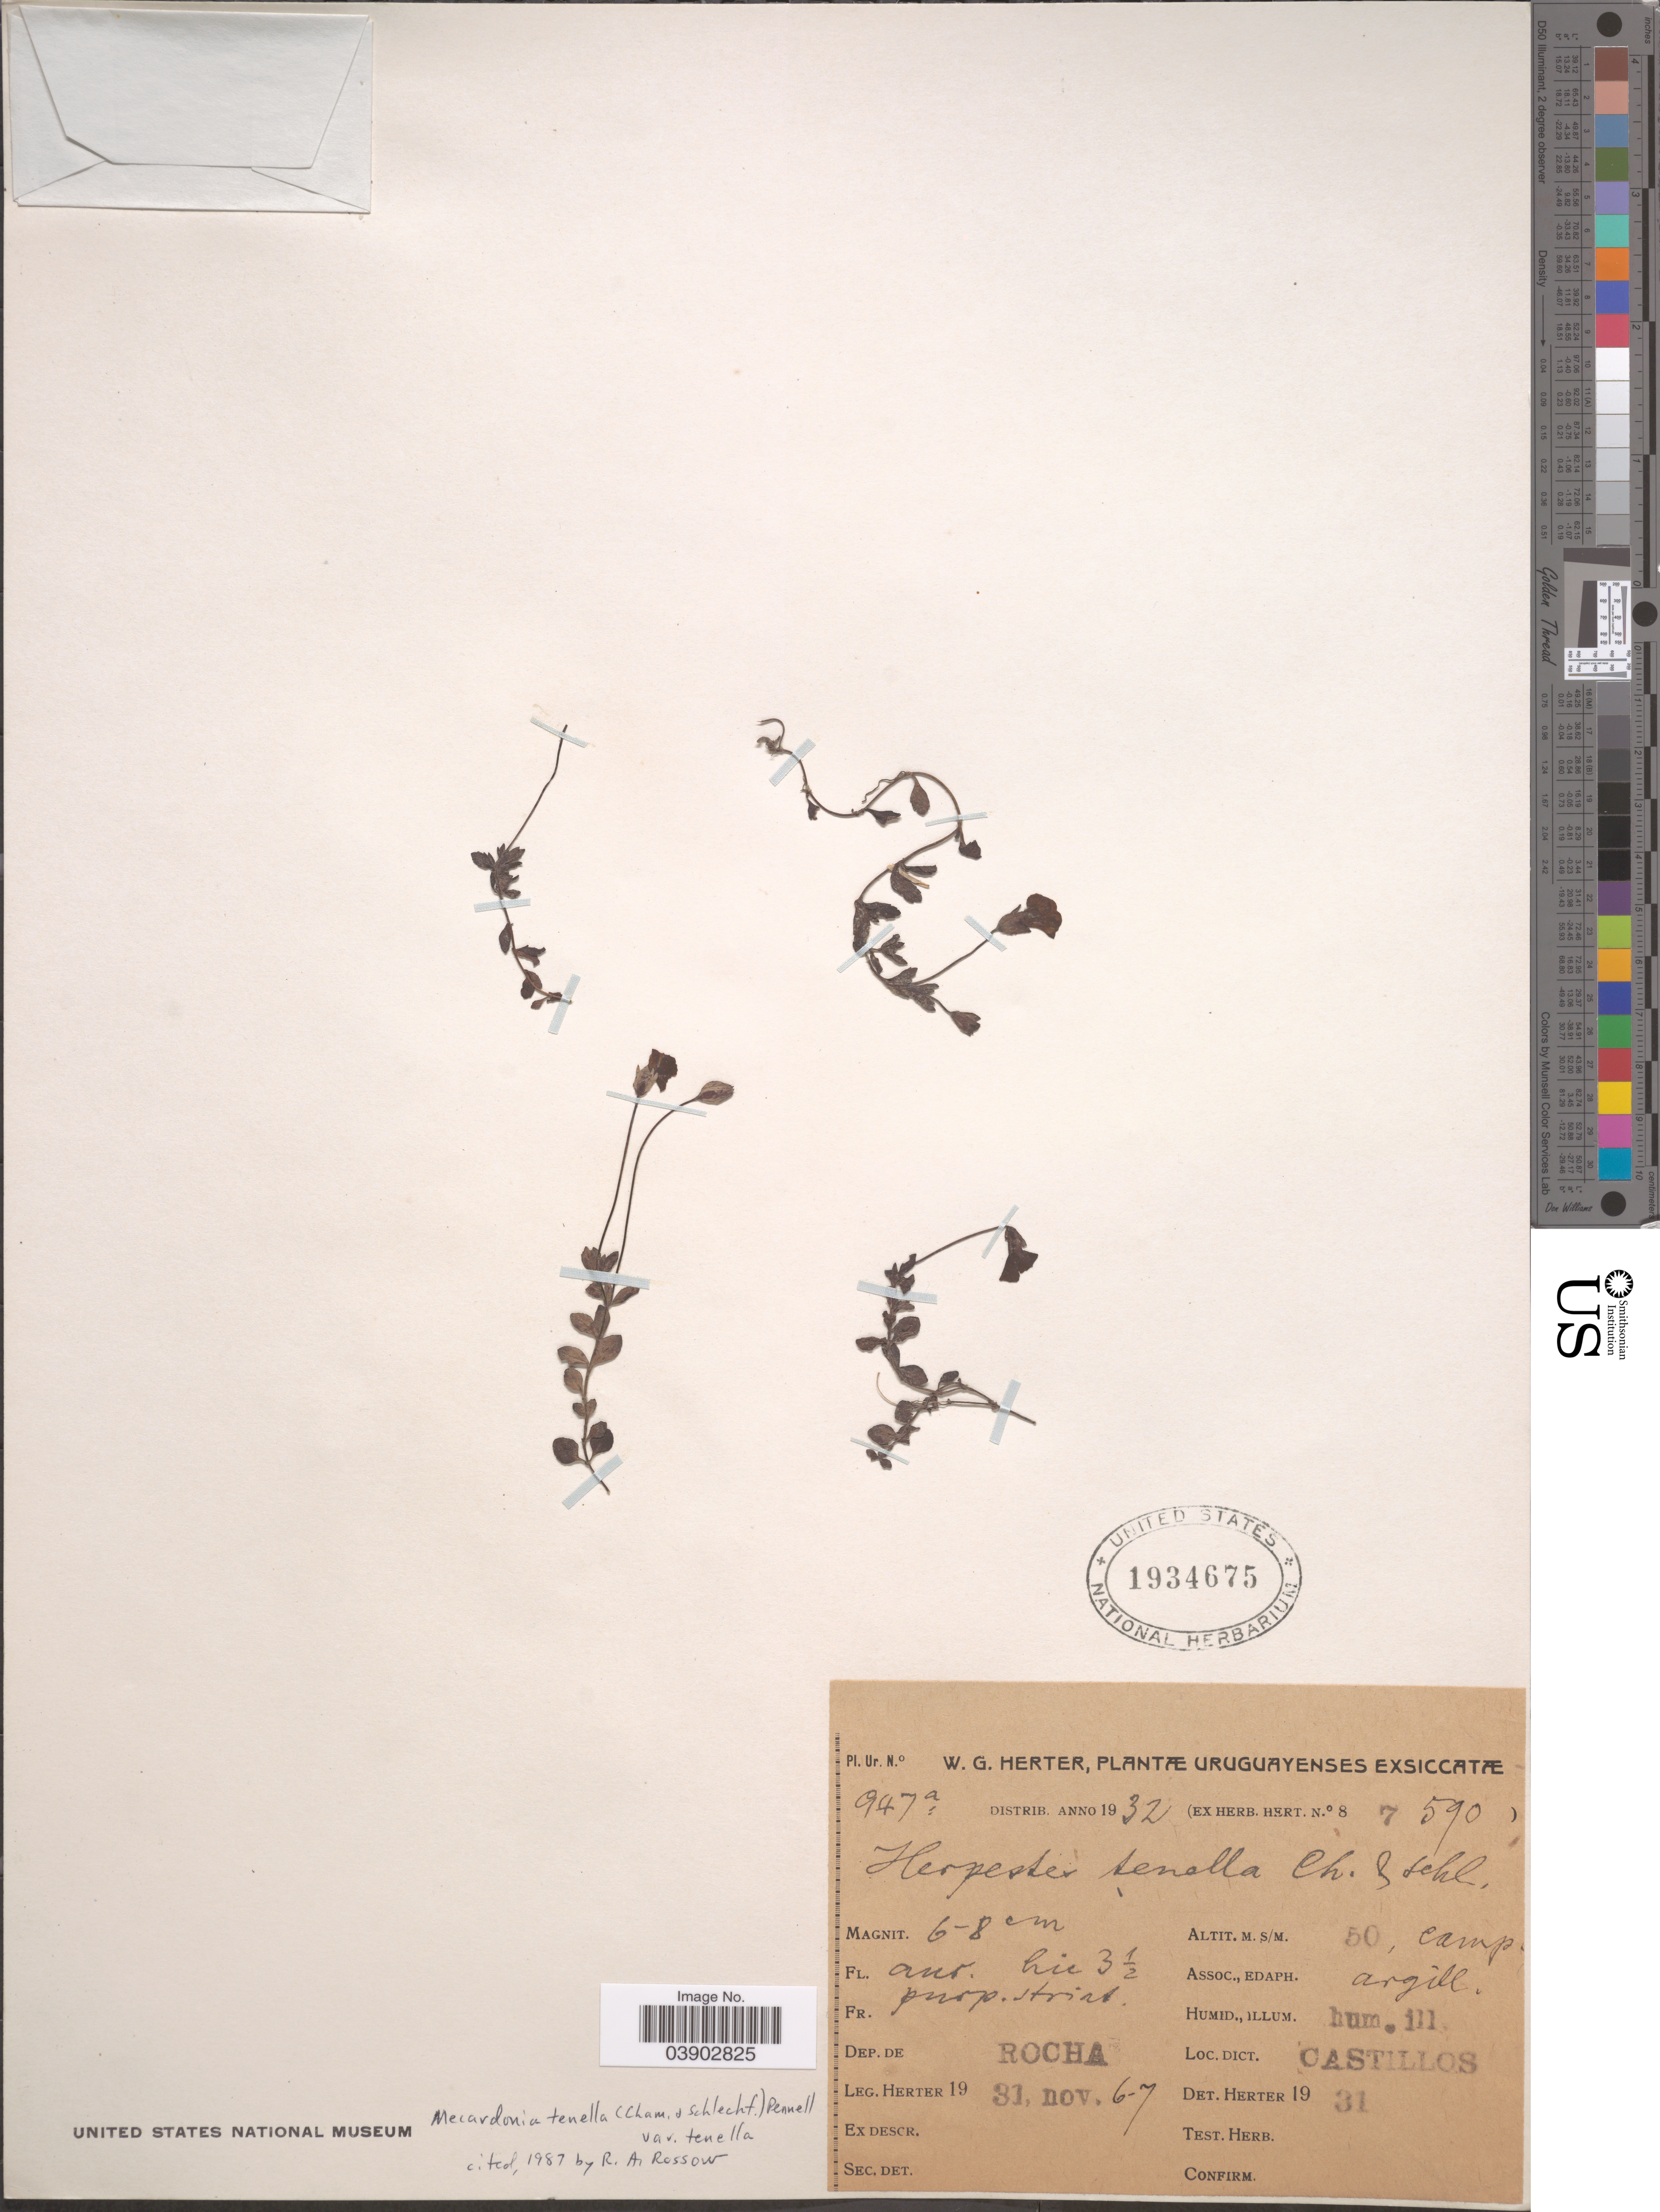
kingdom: Plantae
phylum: Tracheophyta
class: Magnoliopsida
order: Lamiales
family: Plantaginaceae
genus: Mecardonia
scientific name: Mecardonia tenella var. tenella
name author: (Cham. & Schltdl.) Pennell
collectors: W. G. Herter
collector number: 947a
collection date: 1931-11-06/1931-11-07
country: Uruguay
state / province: Rocha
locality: Dep. de Rocha. Dict. Castillos.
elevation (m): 50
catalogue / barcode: US 1934675